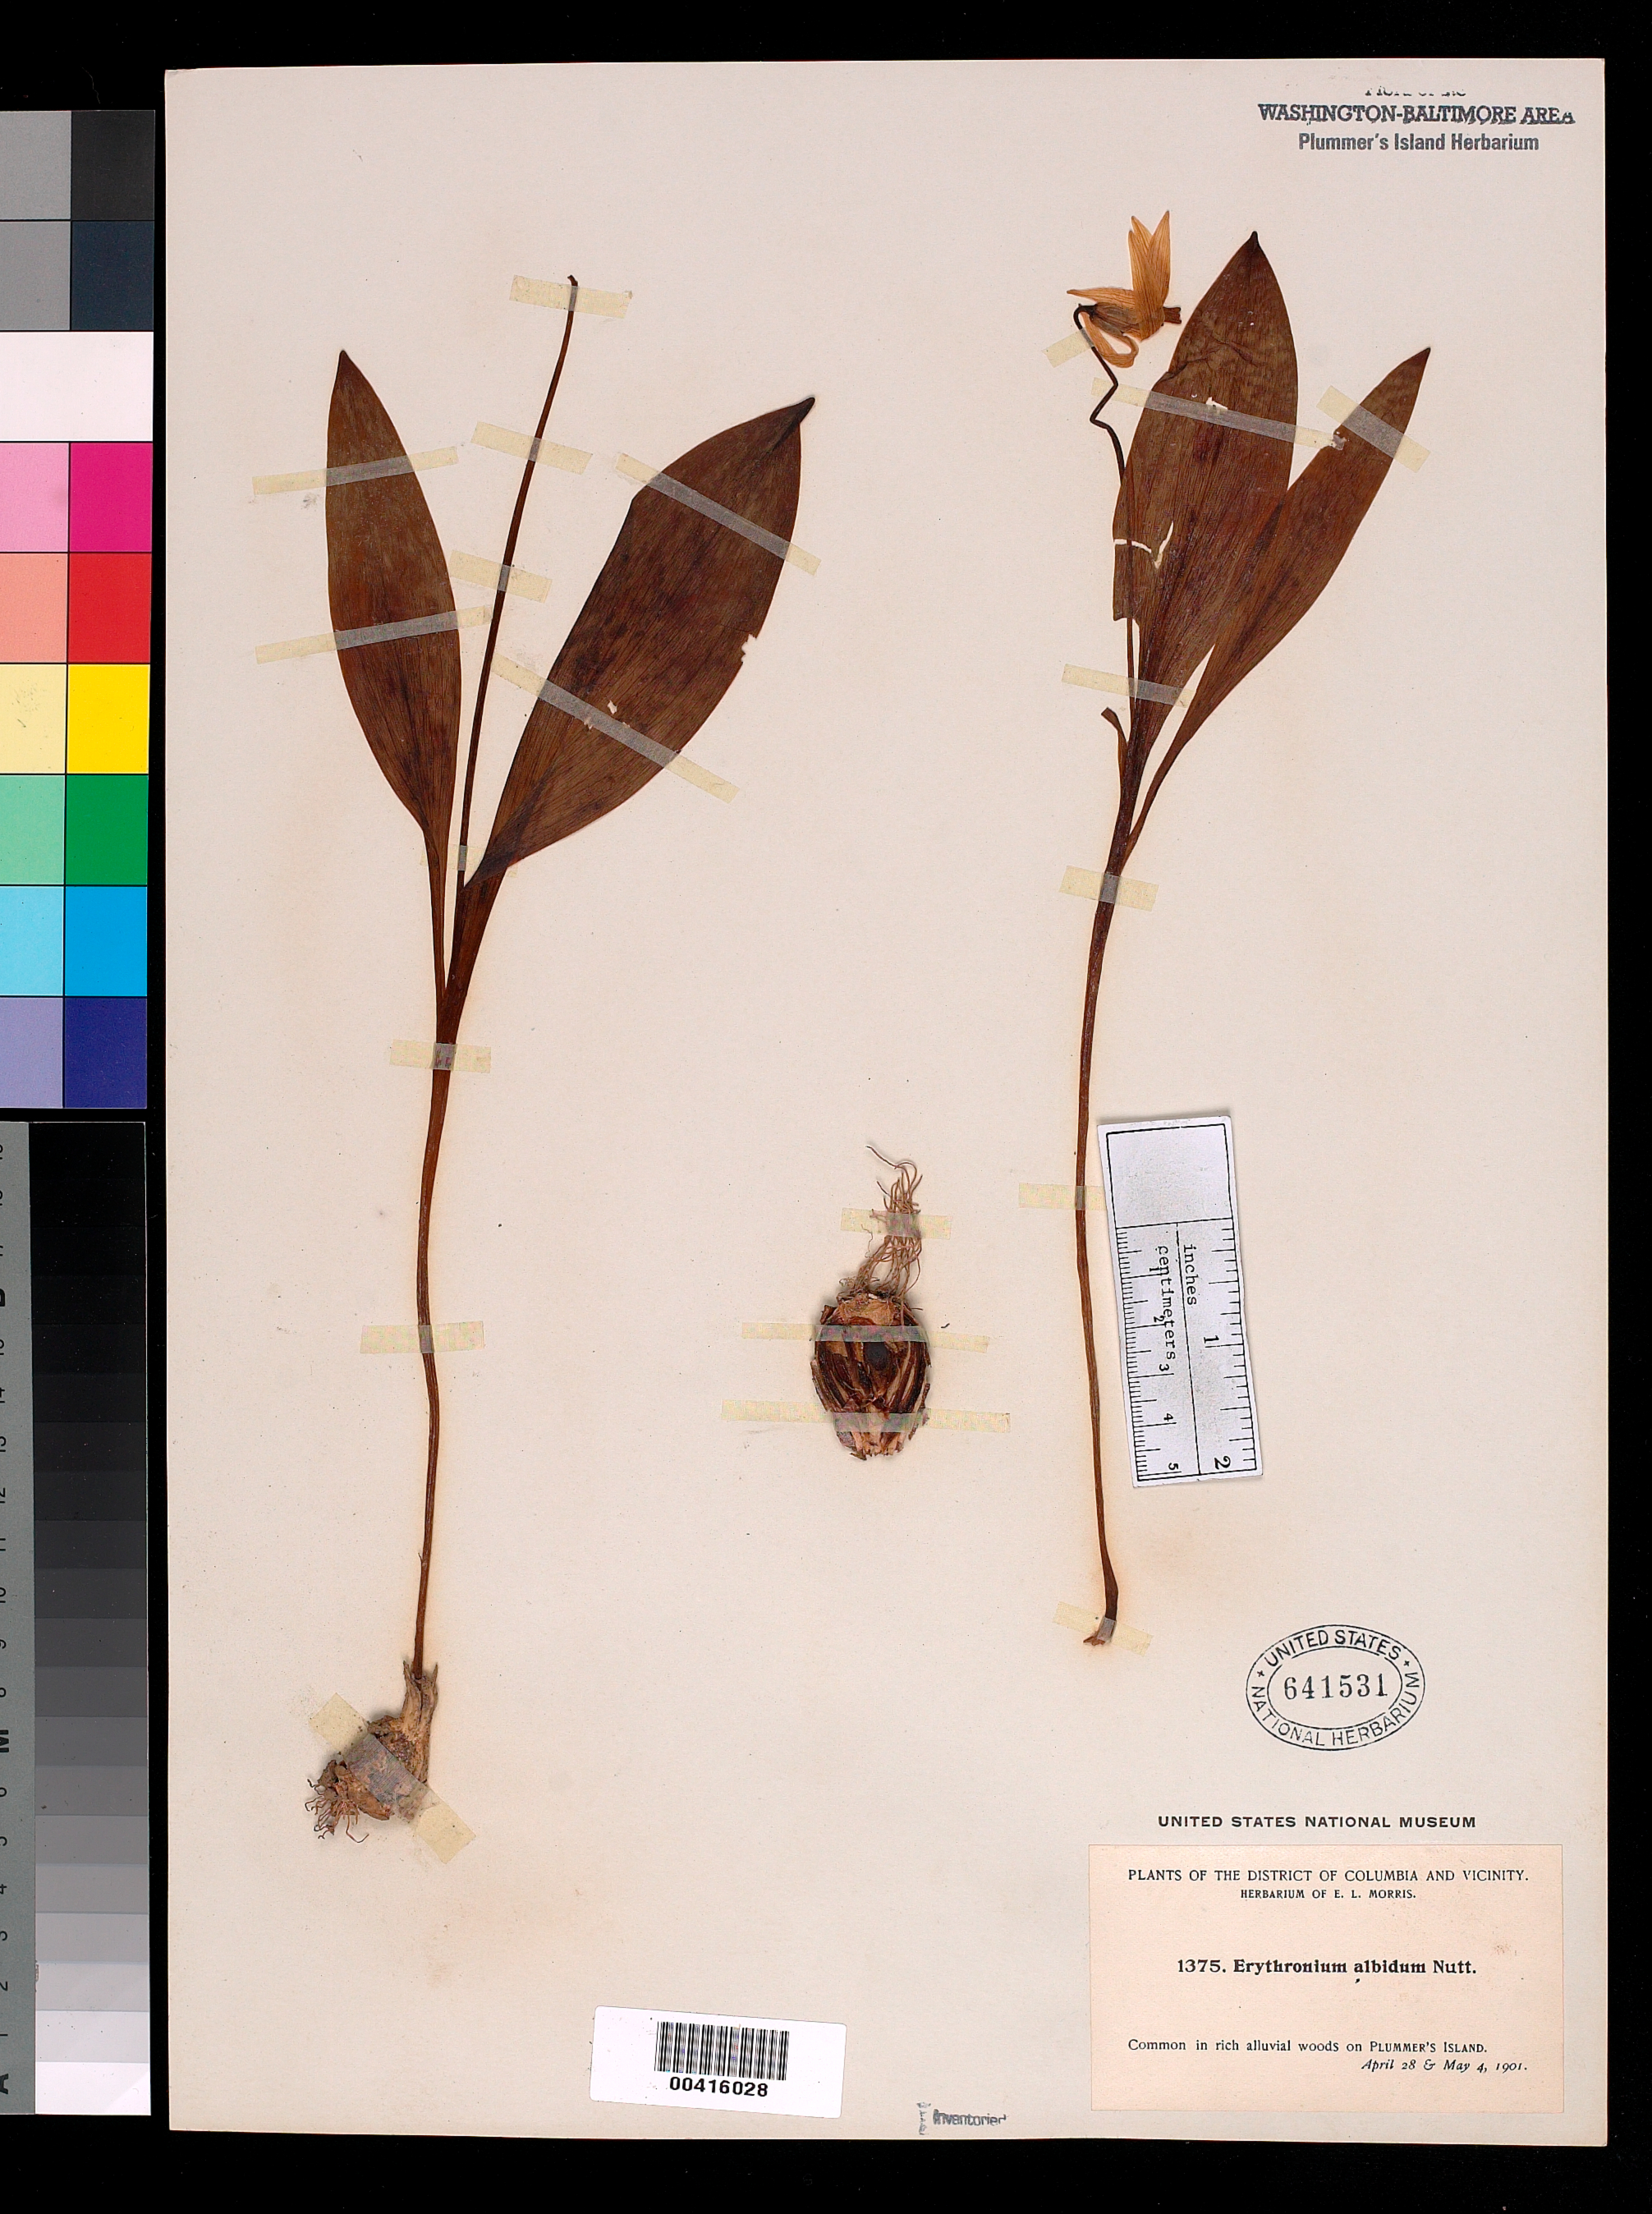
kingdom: Plantae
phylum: Tracheophyta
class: Liliopsida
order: Liliales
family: Liliaceae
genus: Erythronium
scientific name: Erythronium albidum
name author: Nutt.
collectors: E. L. Morris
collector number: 1375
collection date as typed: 28 Apr 1901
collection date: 1901-04-28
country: United States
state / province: Maryland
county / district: Montgomery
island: Plummers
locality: Plummer's Island C. & O. Canal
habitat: Rich alluvial woods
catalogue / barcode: US 641531